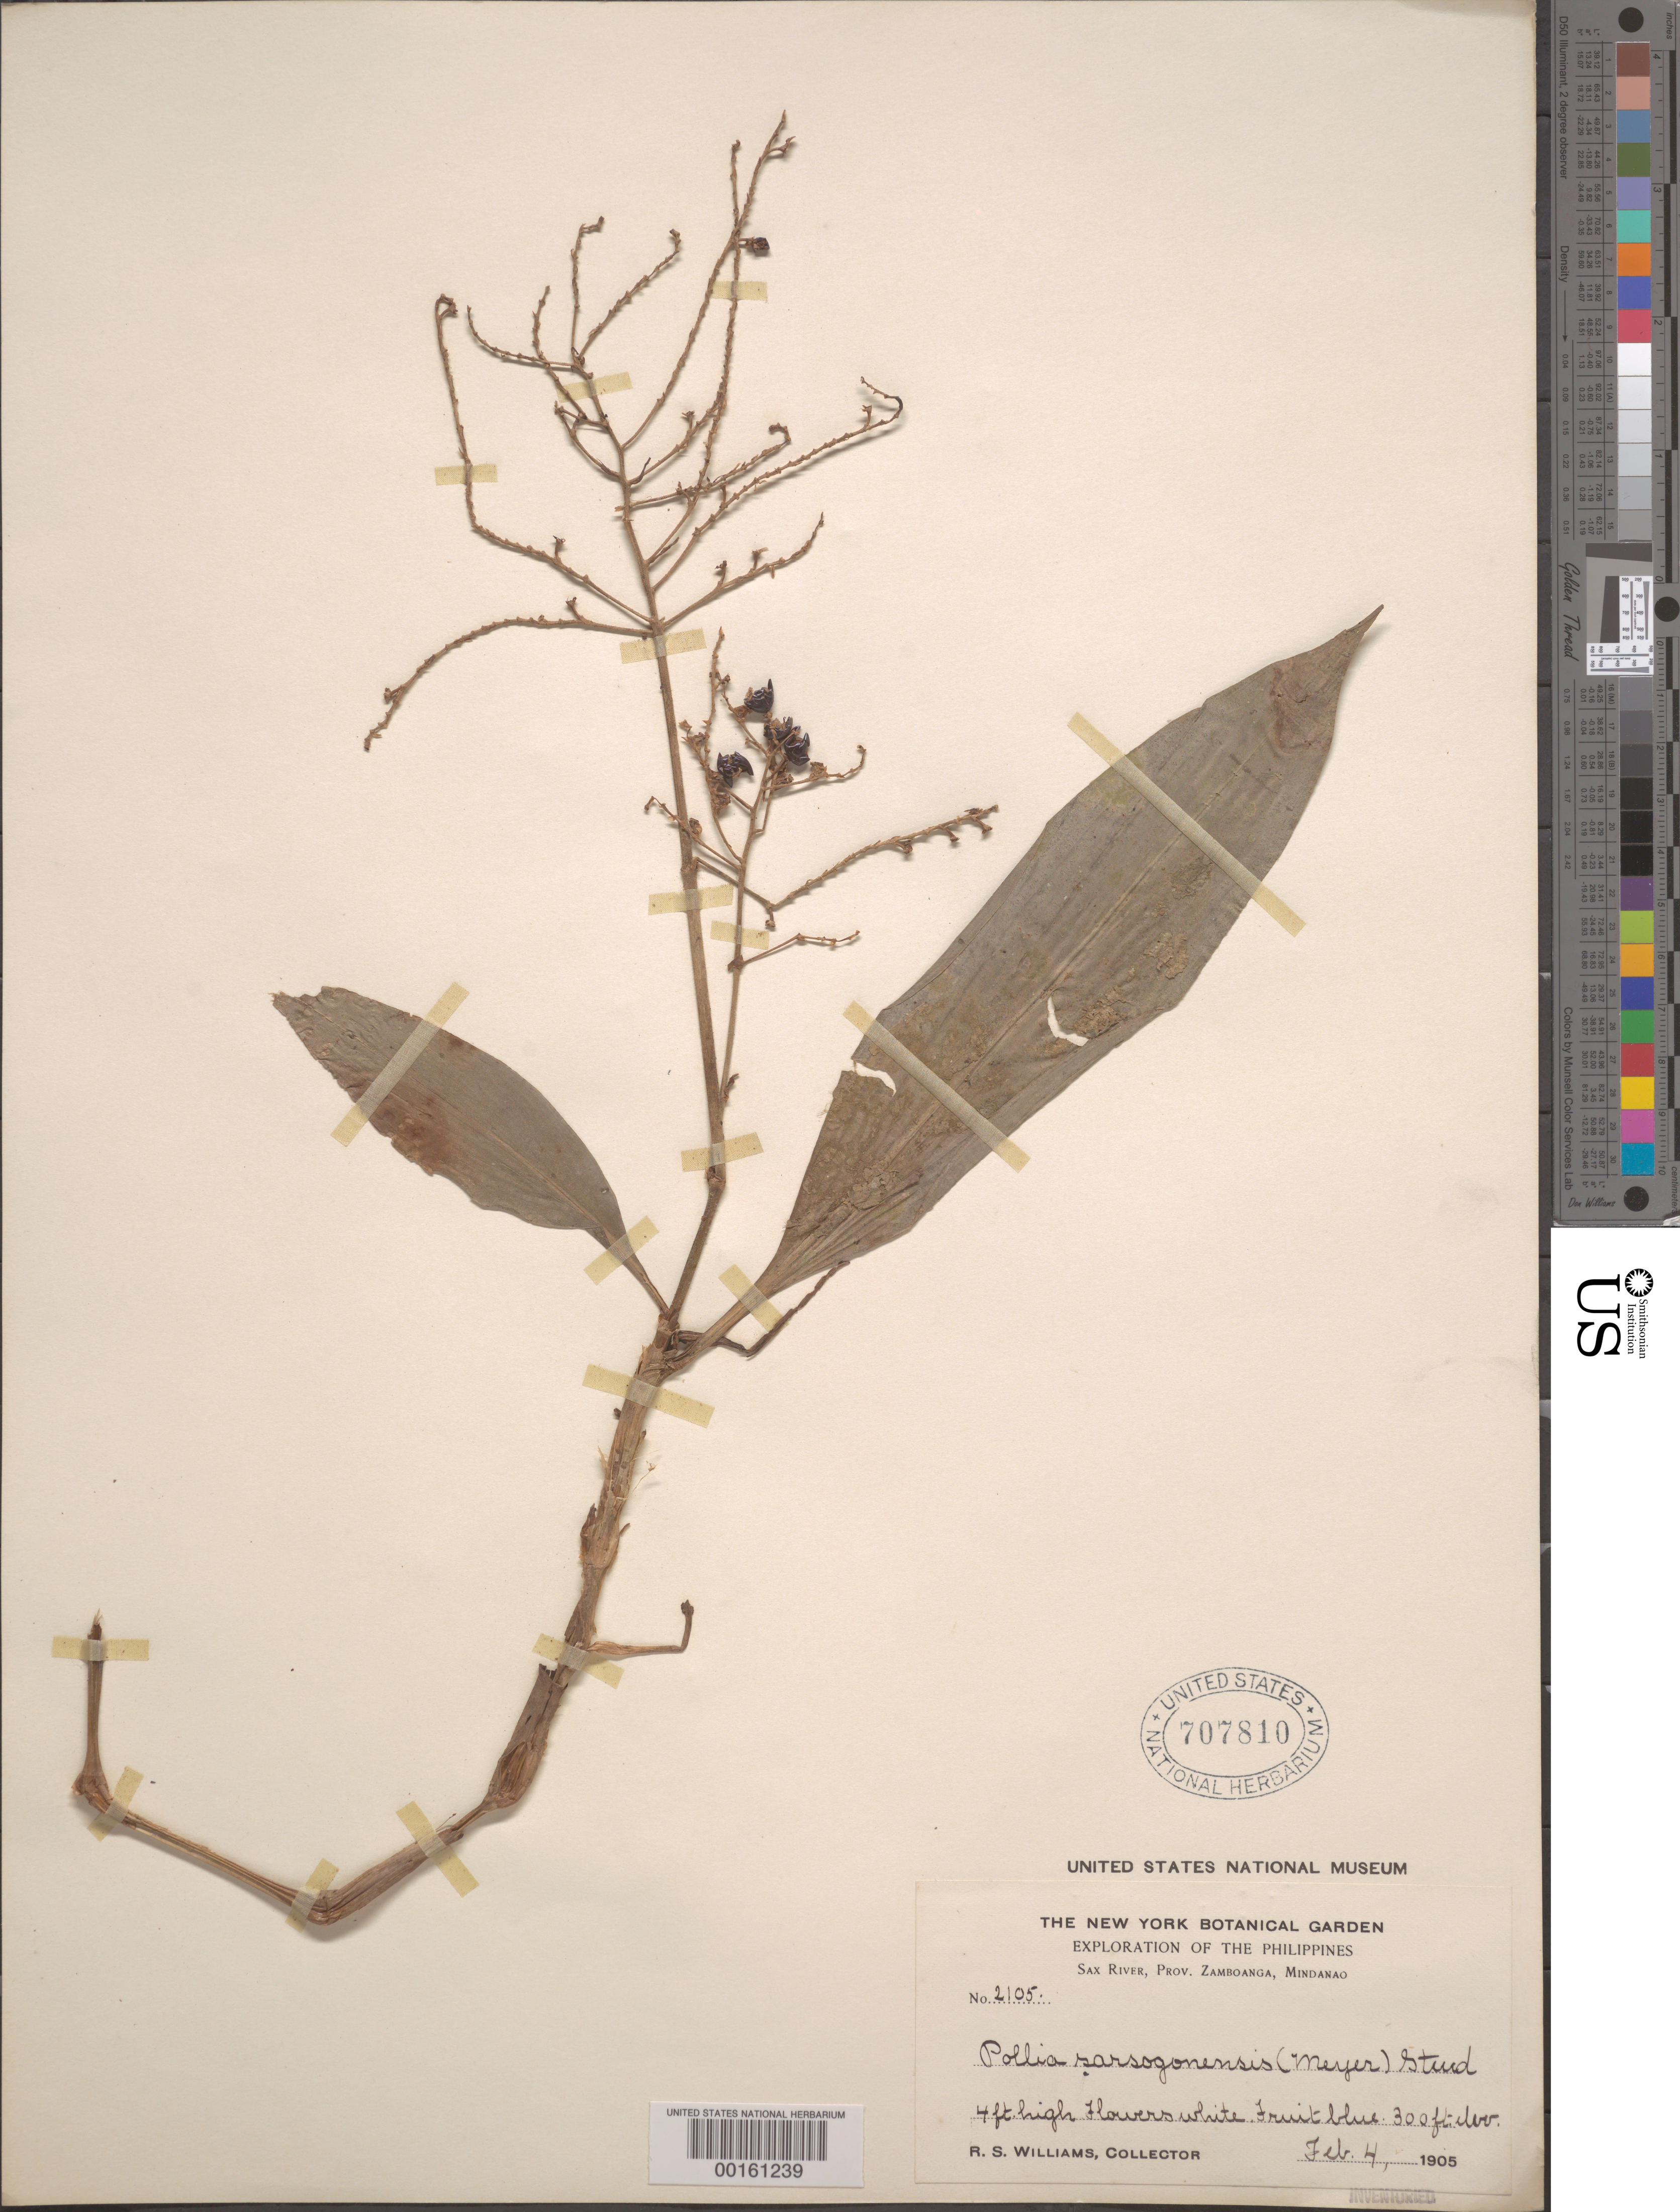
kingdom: Plantae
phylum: Tracheophyta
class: Liliopsida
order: Commelinales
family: Commelinaceae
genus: Pollia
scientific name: Pollia secundiflora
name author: (Blume) Bakh. f.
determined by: Strong, Mark T., (BOT), Smithsonian Institution - National Museum of Natural History (UNITED STATES)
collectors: R. S. Williams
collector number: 2105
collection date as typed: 04 Feb 1905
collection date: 1905-02-04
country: Philippines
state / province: Zamboanga Peninsula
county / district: Zamboanga del Norte / Zamboanga del Sur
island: Mindanao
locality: Sax river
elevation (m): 91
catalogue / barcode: US 707810